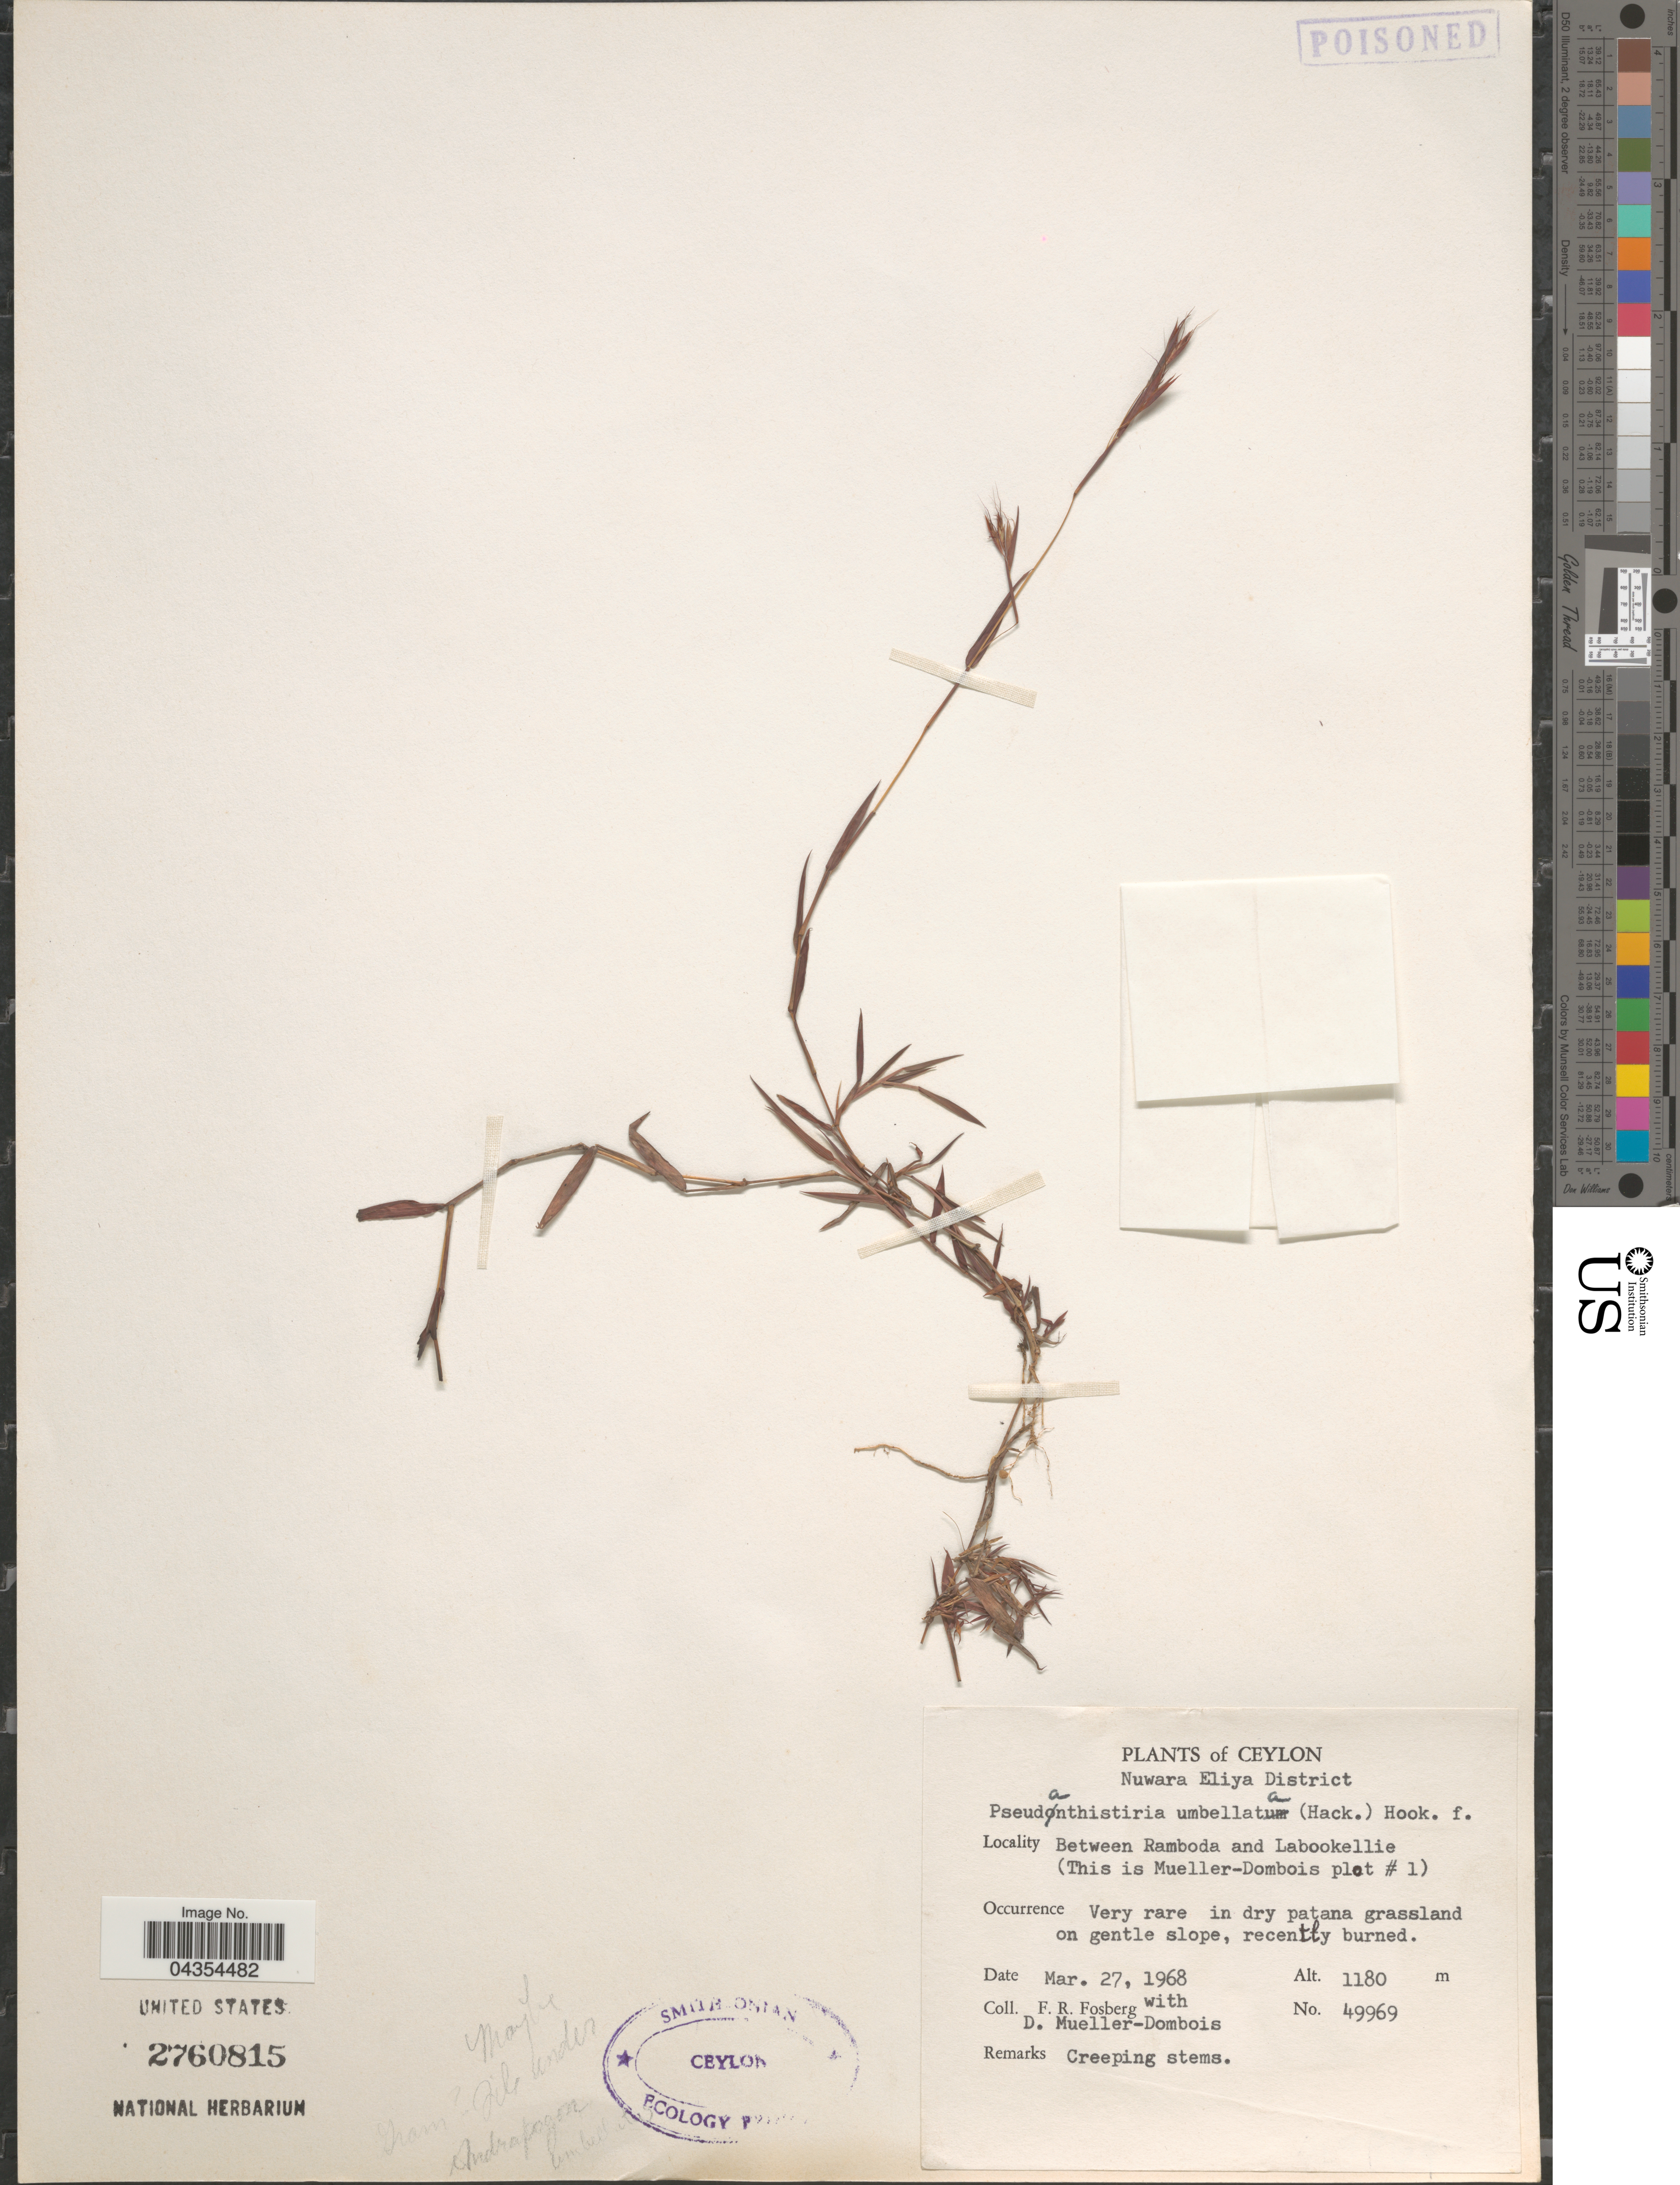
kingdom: Plantae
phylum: Tracheophyta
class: Liliopsida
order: Poales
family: Poaceae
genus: Pseudanthistiria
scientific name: Pseudanthistiria umbellata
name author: Hook. f.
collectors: F. R. Fosberg & D. Meuller-Dombois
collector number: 49969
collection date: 1968-03-27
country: Sri Lanka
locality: Ceylon. Nuwara Eliya District. Between Ramboda and Labookellie (This is Mueller-Dombois plot #1).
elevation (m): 1180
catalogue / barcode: US 2760815